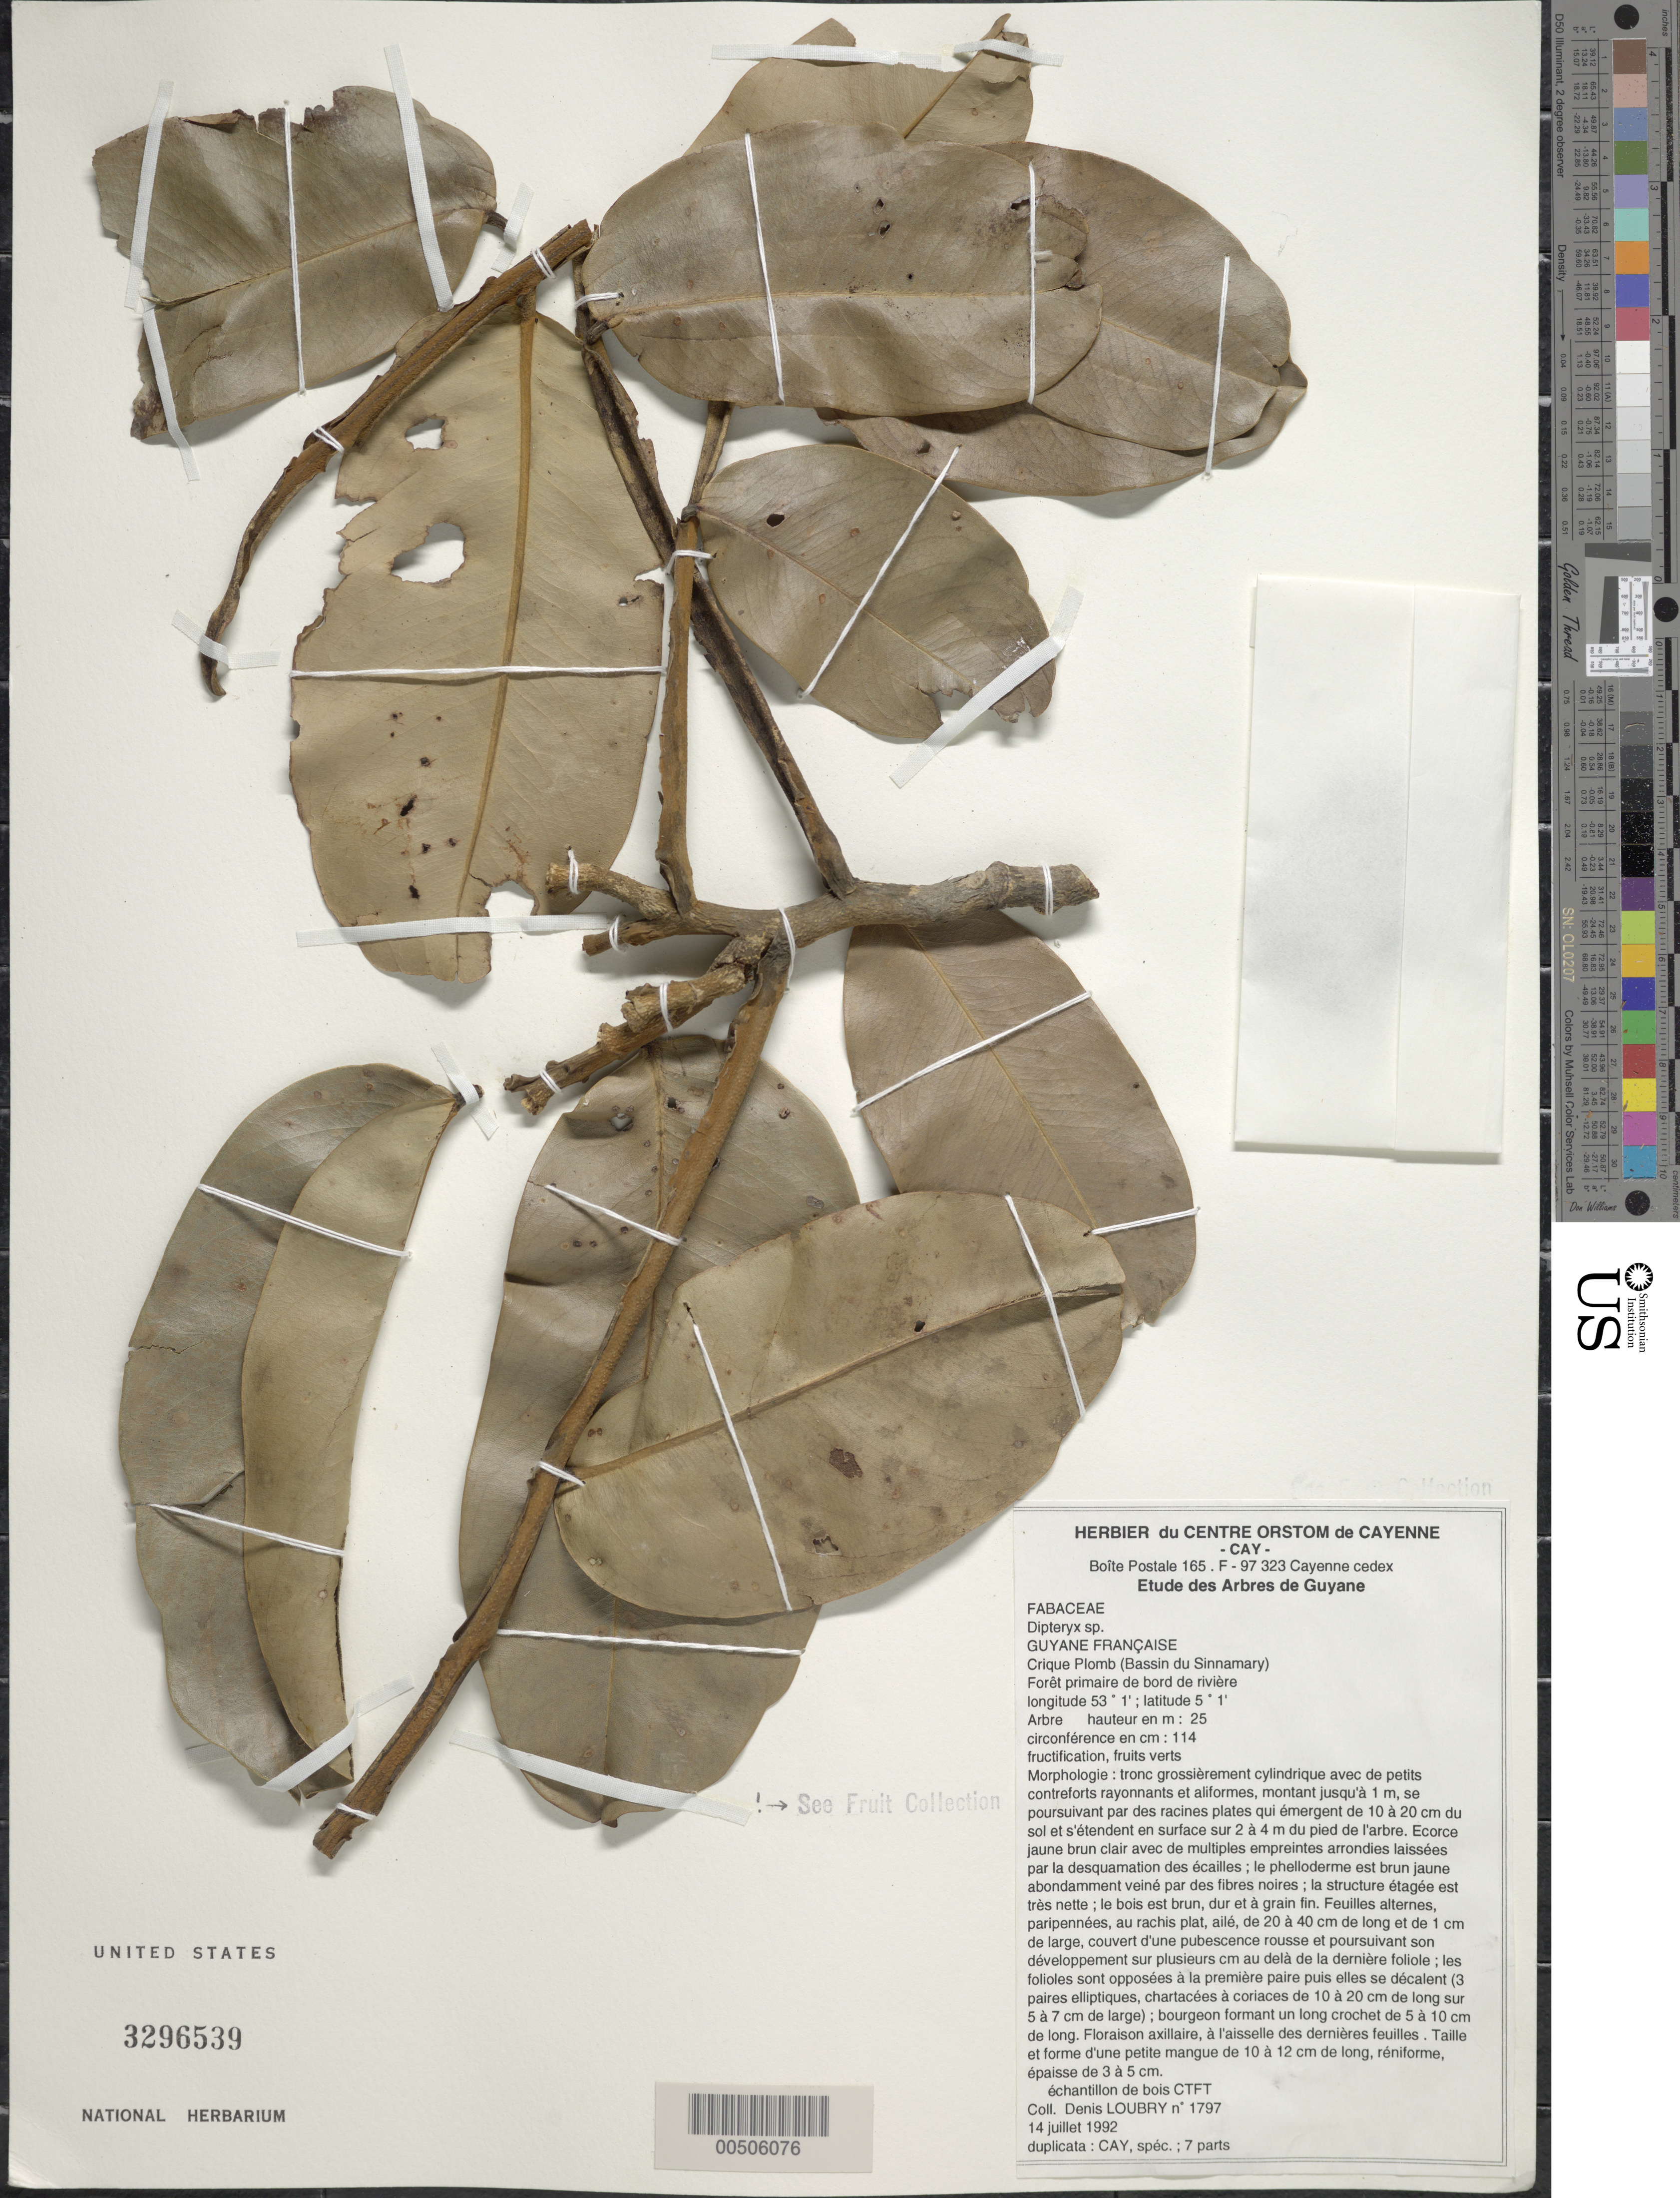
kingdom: Plantae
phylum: Tracheophyta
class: Magnoliopsida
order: Fabales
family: Fabaceae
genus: Dipteryx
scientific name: Dipteryx punctata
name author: (S.F. Blake) Amshoff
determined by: Mansano, V. F.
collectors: D. Loubry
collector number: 1797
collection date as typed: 14 Jul 1992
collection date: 1992-07-14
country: French Guiana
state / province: Cayenne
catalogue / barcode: US 3296539